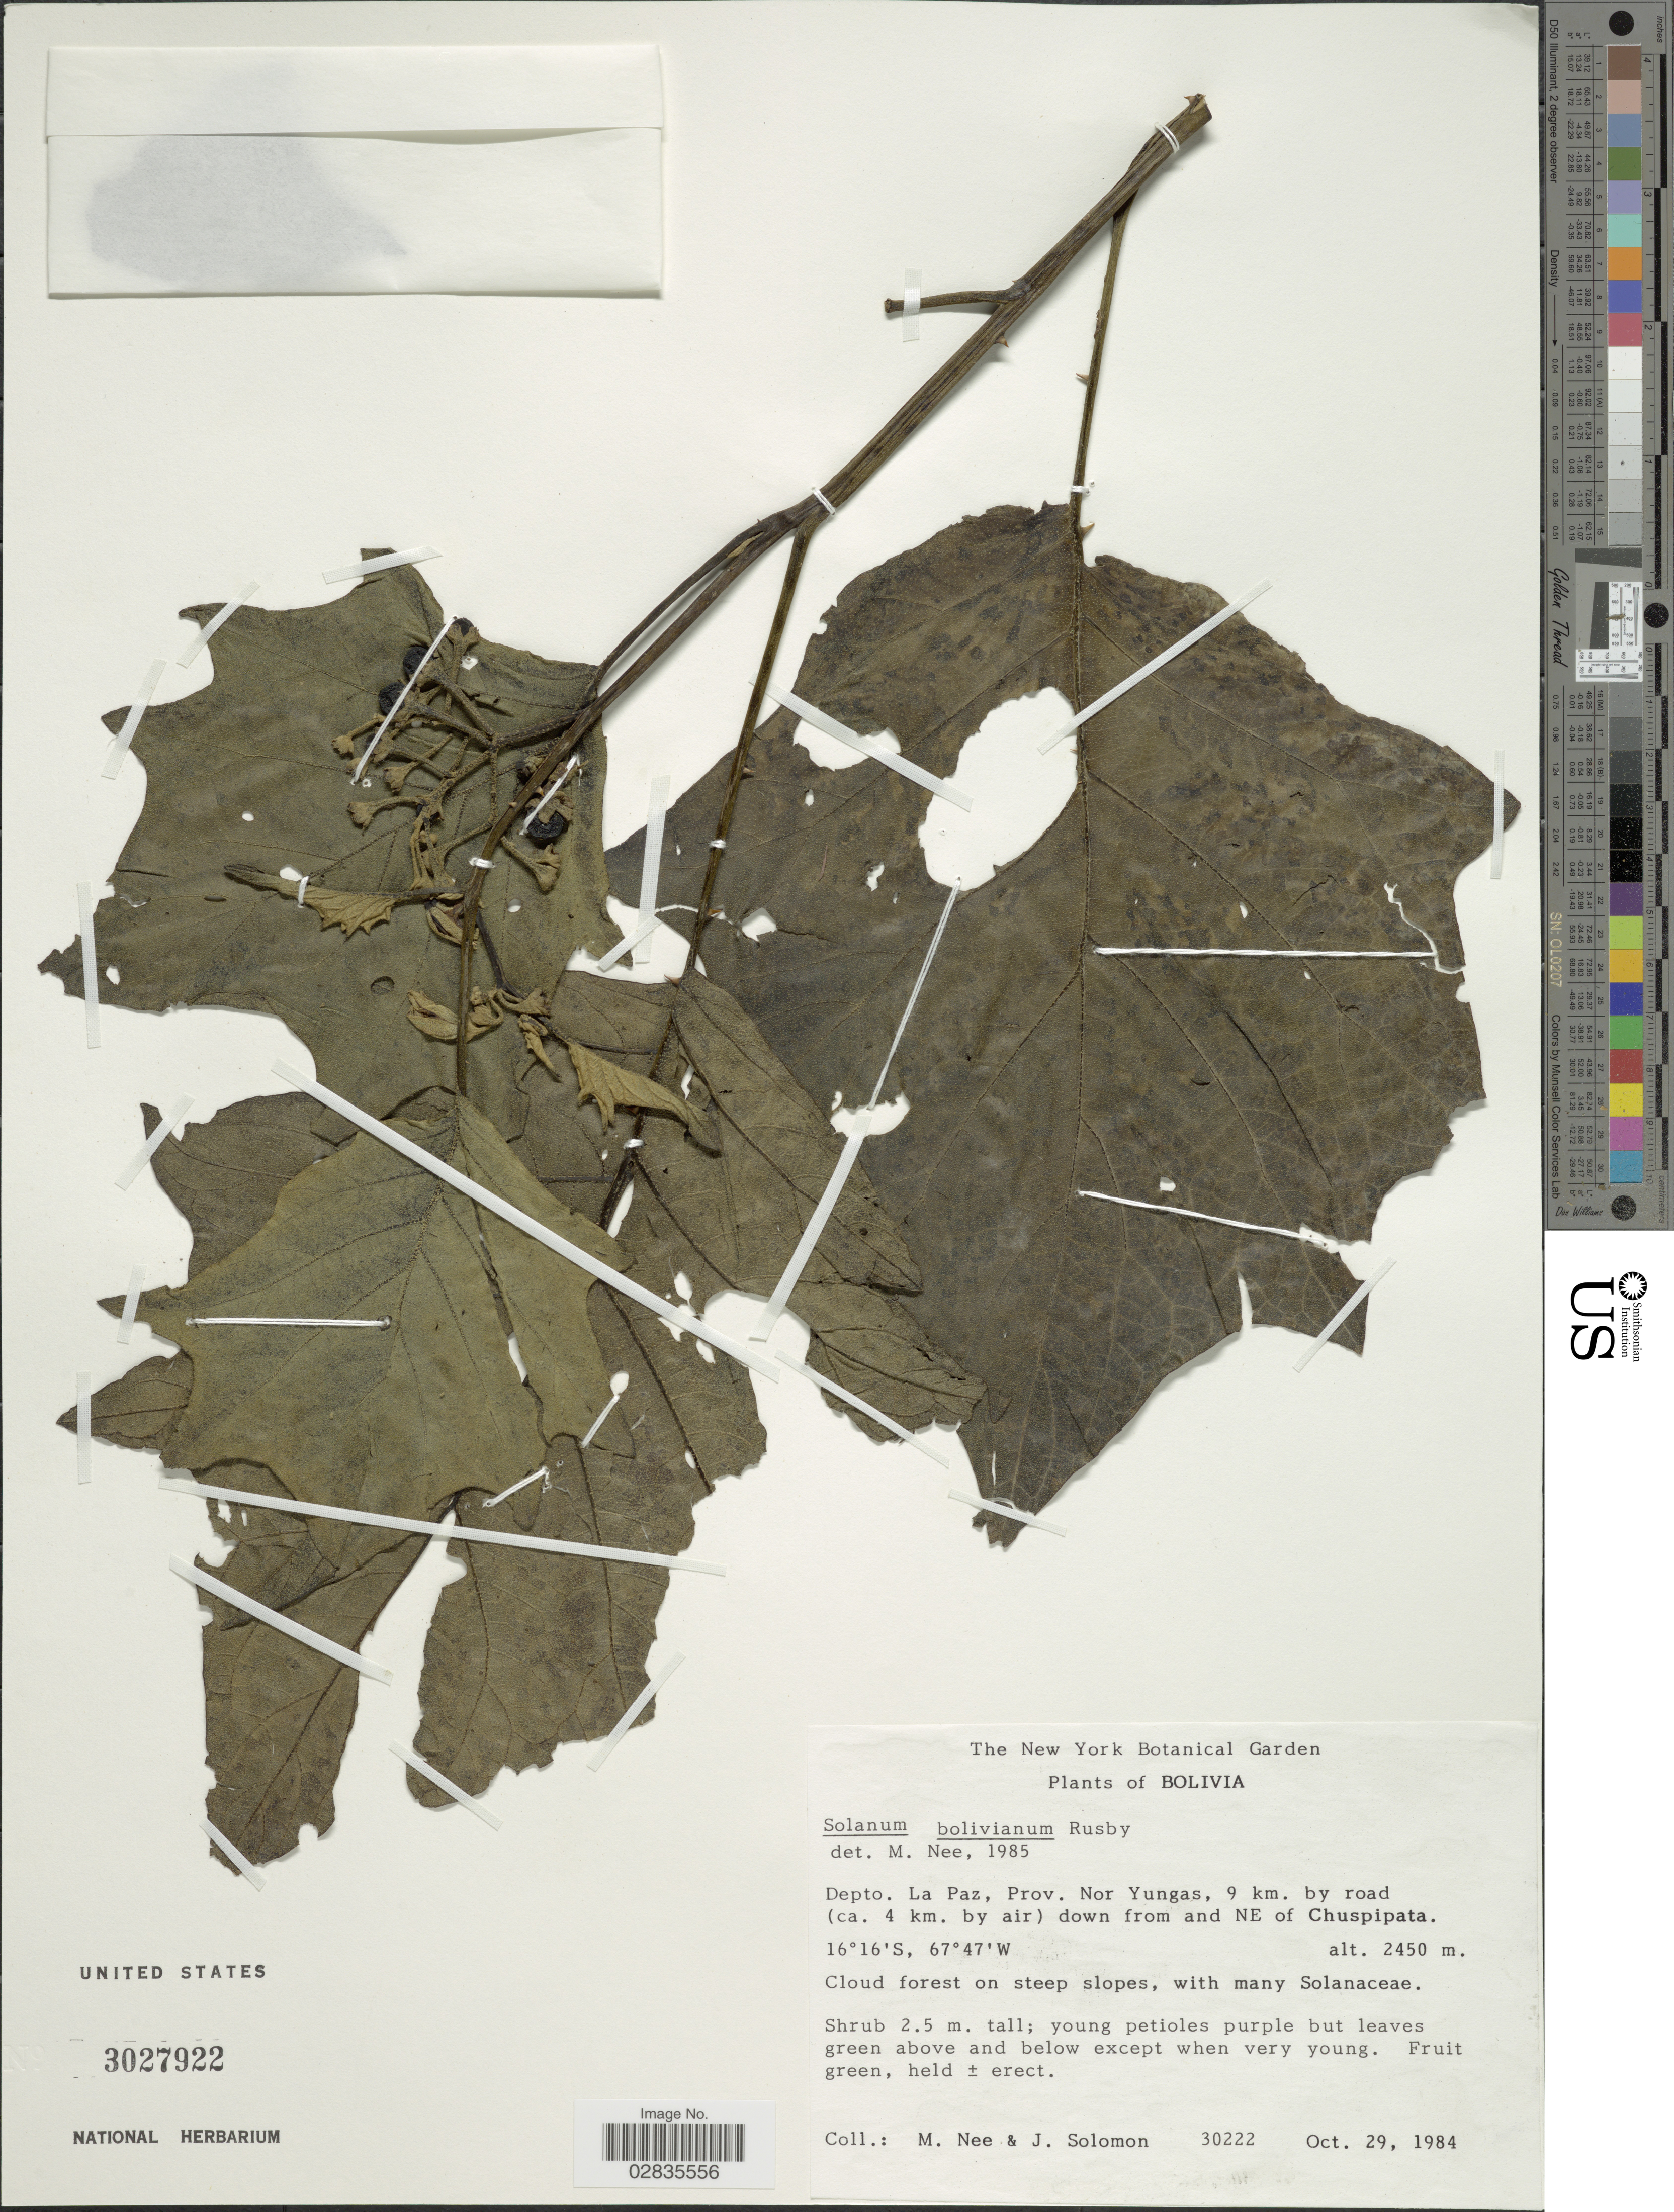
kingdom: Plantae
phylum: Tracheophyta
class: Magnoliopsida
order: Solanales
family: Solanaceae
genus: Solanum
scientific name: Solanum bolivianum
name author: Britton ex Rusby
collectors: M. Nee & J. Solomon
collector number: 30222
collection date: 1984-10-29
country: Bolivia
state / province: La Paz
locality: Depto. La Paz, Prov. Nor Yungas, 9 km. by road (ca. 4 km. by air) down from and NE of Chuspipata.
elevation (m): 2450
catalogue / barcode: US 3027922